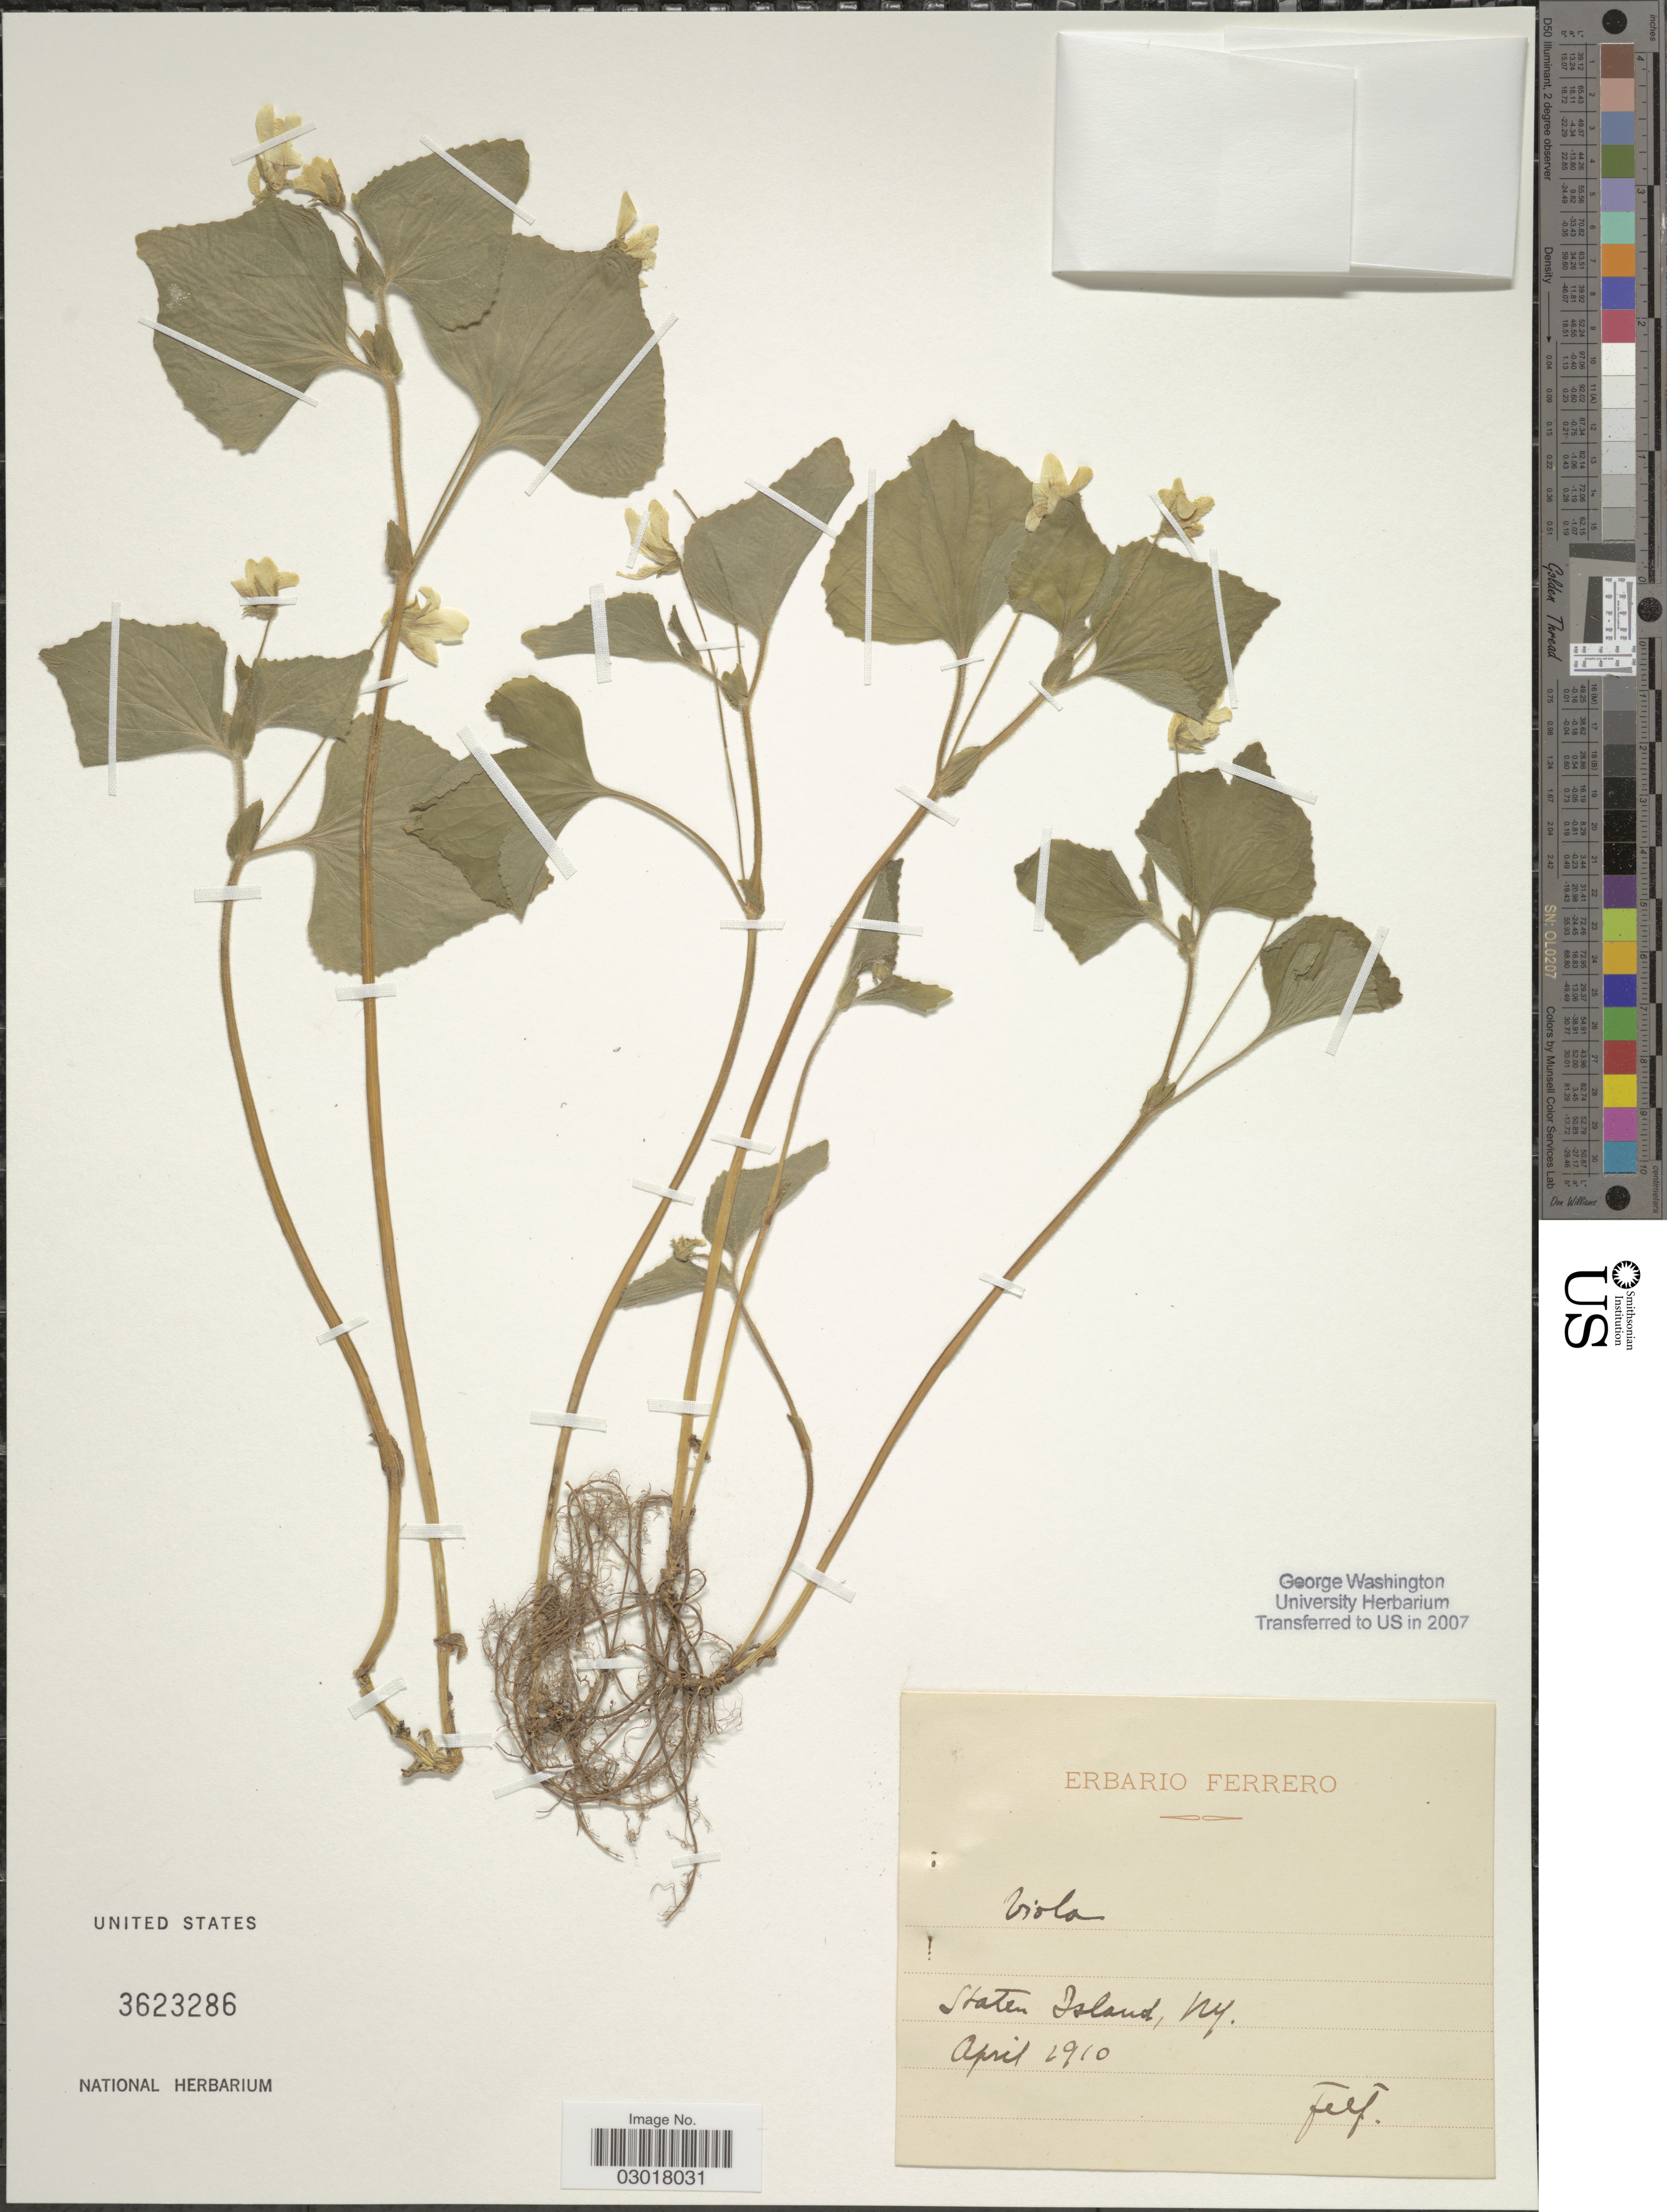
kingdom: Plantae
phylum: Tracheophyta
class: Magnoliopsida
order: Malpighiales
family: Violaceae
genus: Viola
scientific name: Viola sp.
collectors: F. Ferrero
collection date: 1910-04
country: United States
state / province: New York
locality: Staten Island.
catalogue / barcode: US 3623286